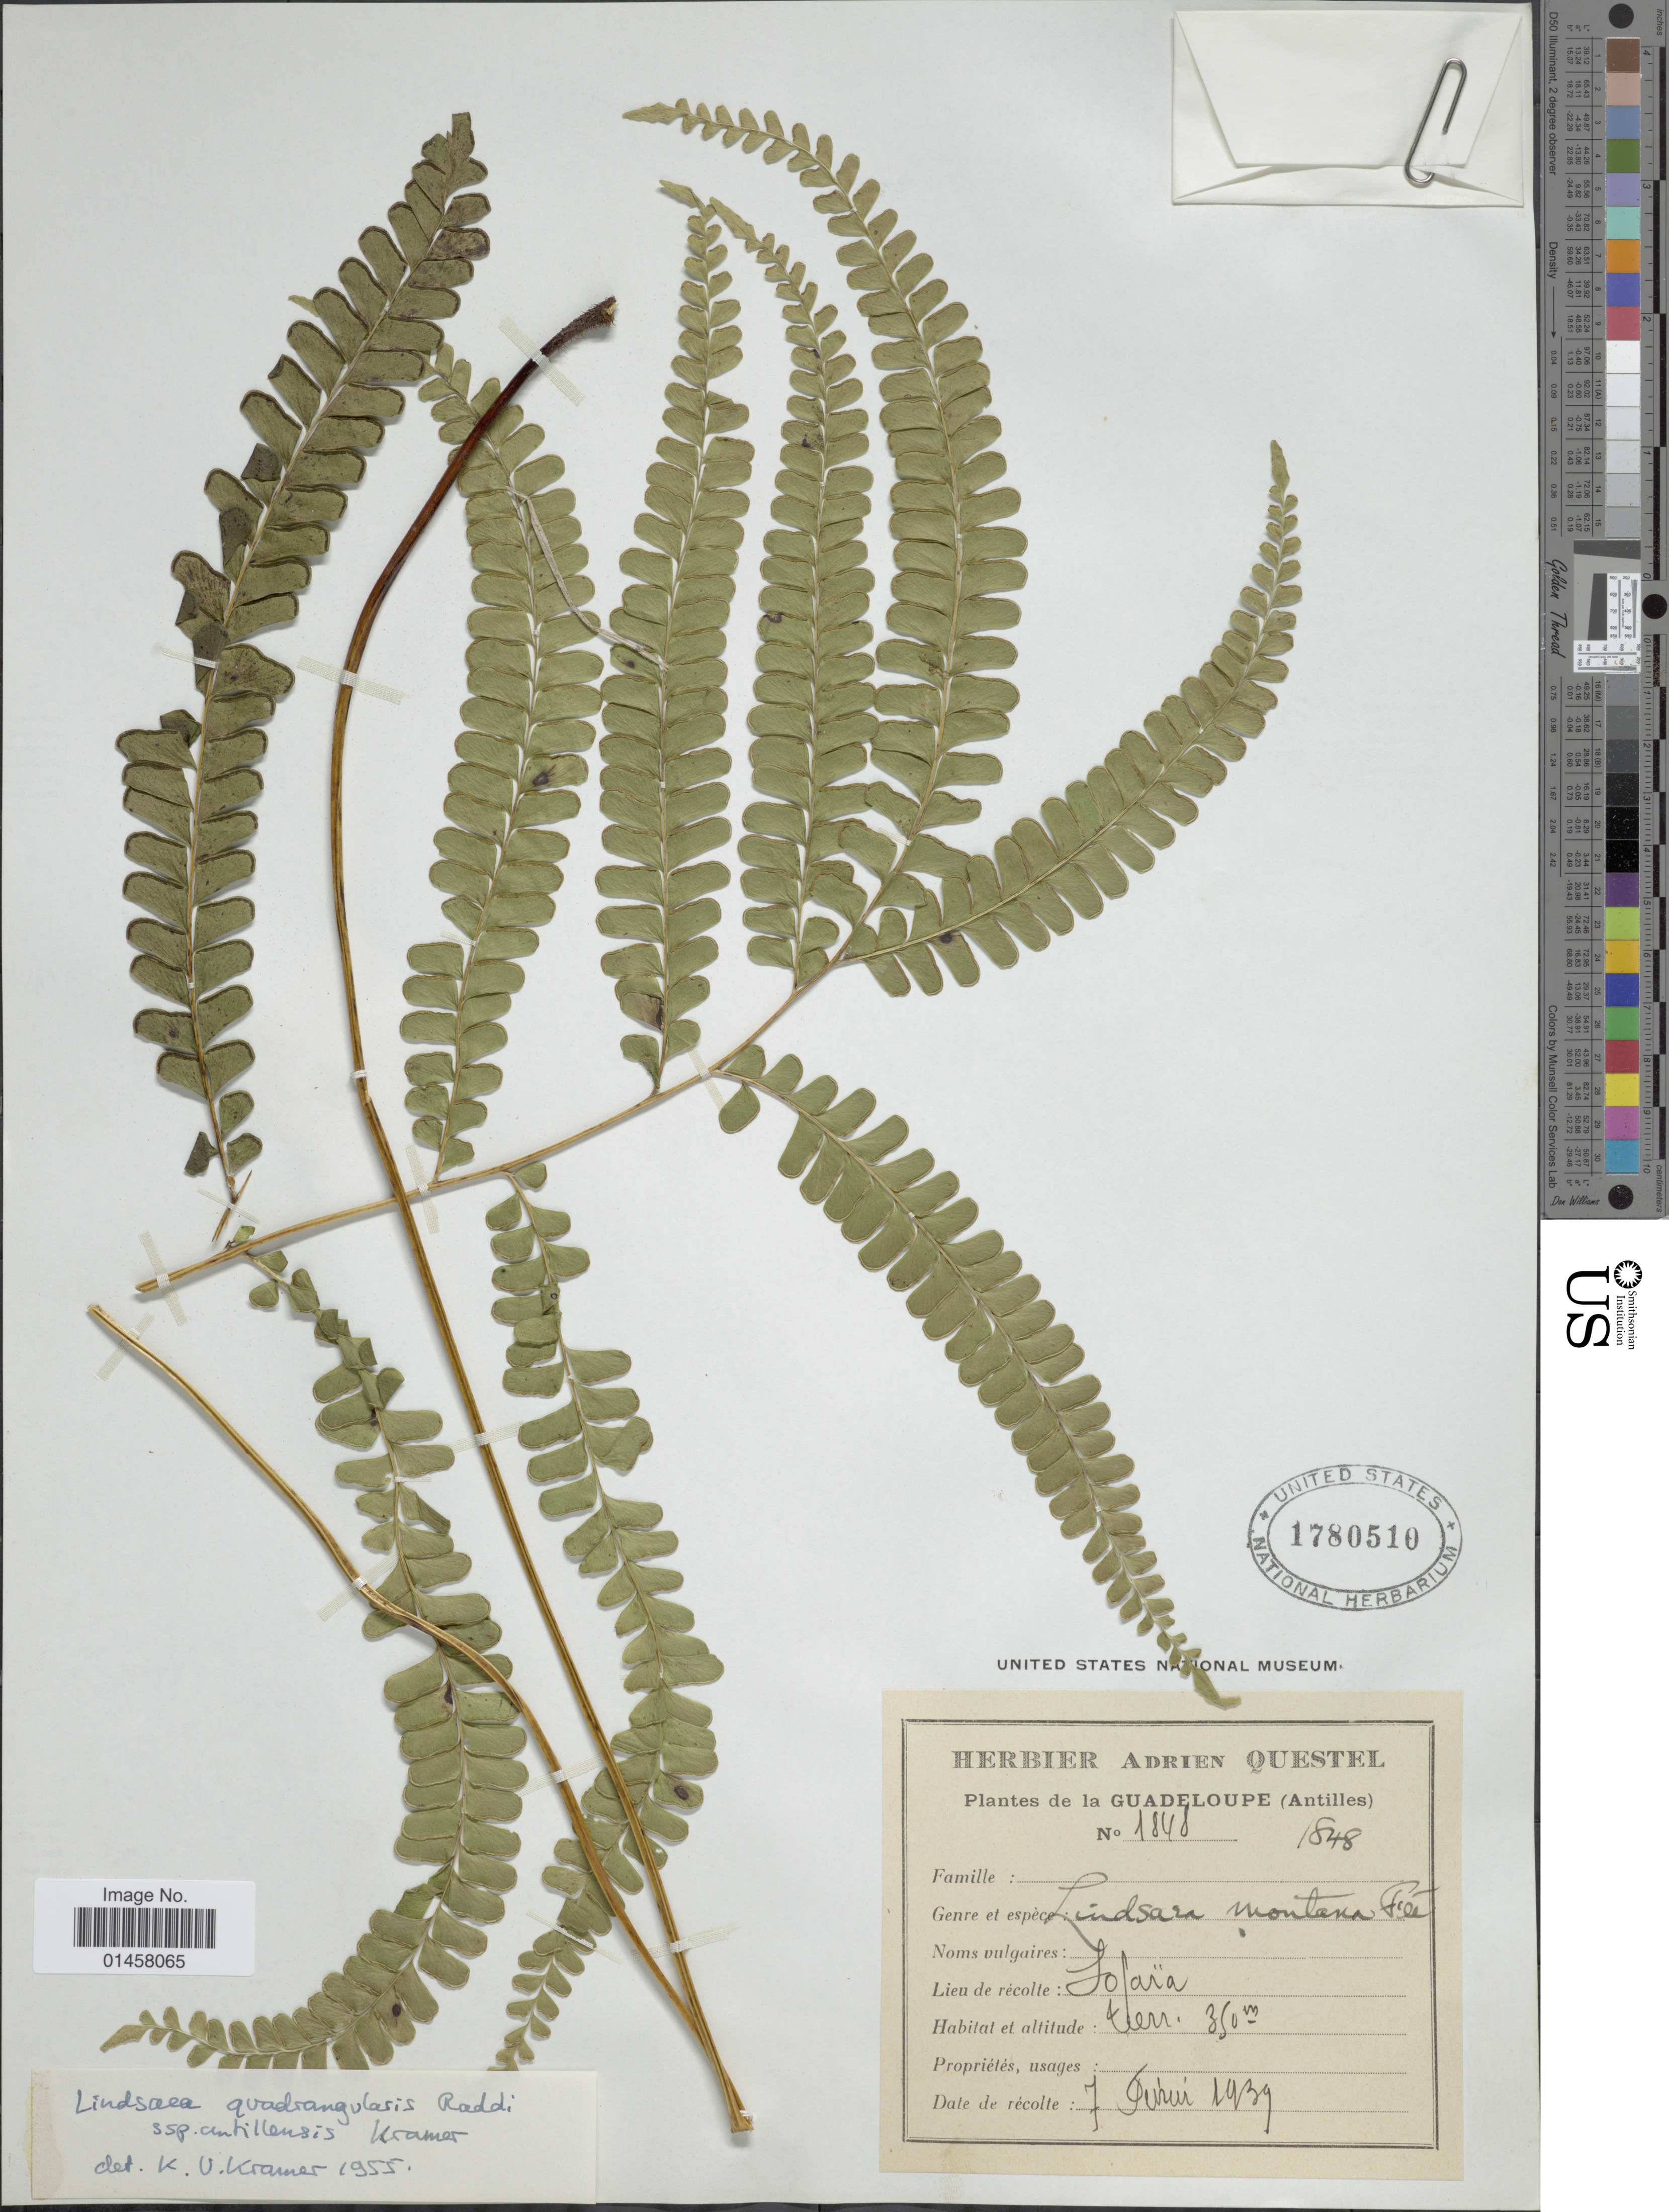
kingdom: Plantae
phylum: Tracheophyta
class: Polypodiopsida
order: Polypodiales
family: Lindsaeaceae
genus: Lindsaea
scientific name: Lindsaea quadrangularis subsp. antillensis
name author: K.U. Kramer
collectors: A. Questel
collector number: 1848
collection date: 1939-02-07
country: Guadeloupe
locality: Sofaïa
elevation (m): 350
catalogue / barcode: US 1780510